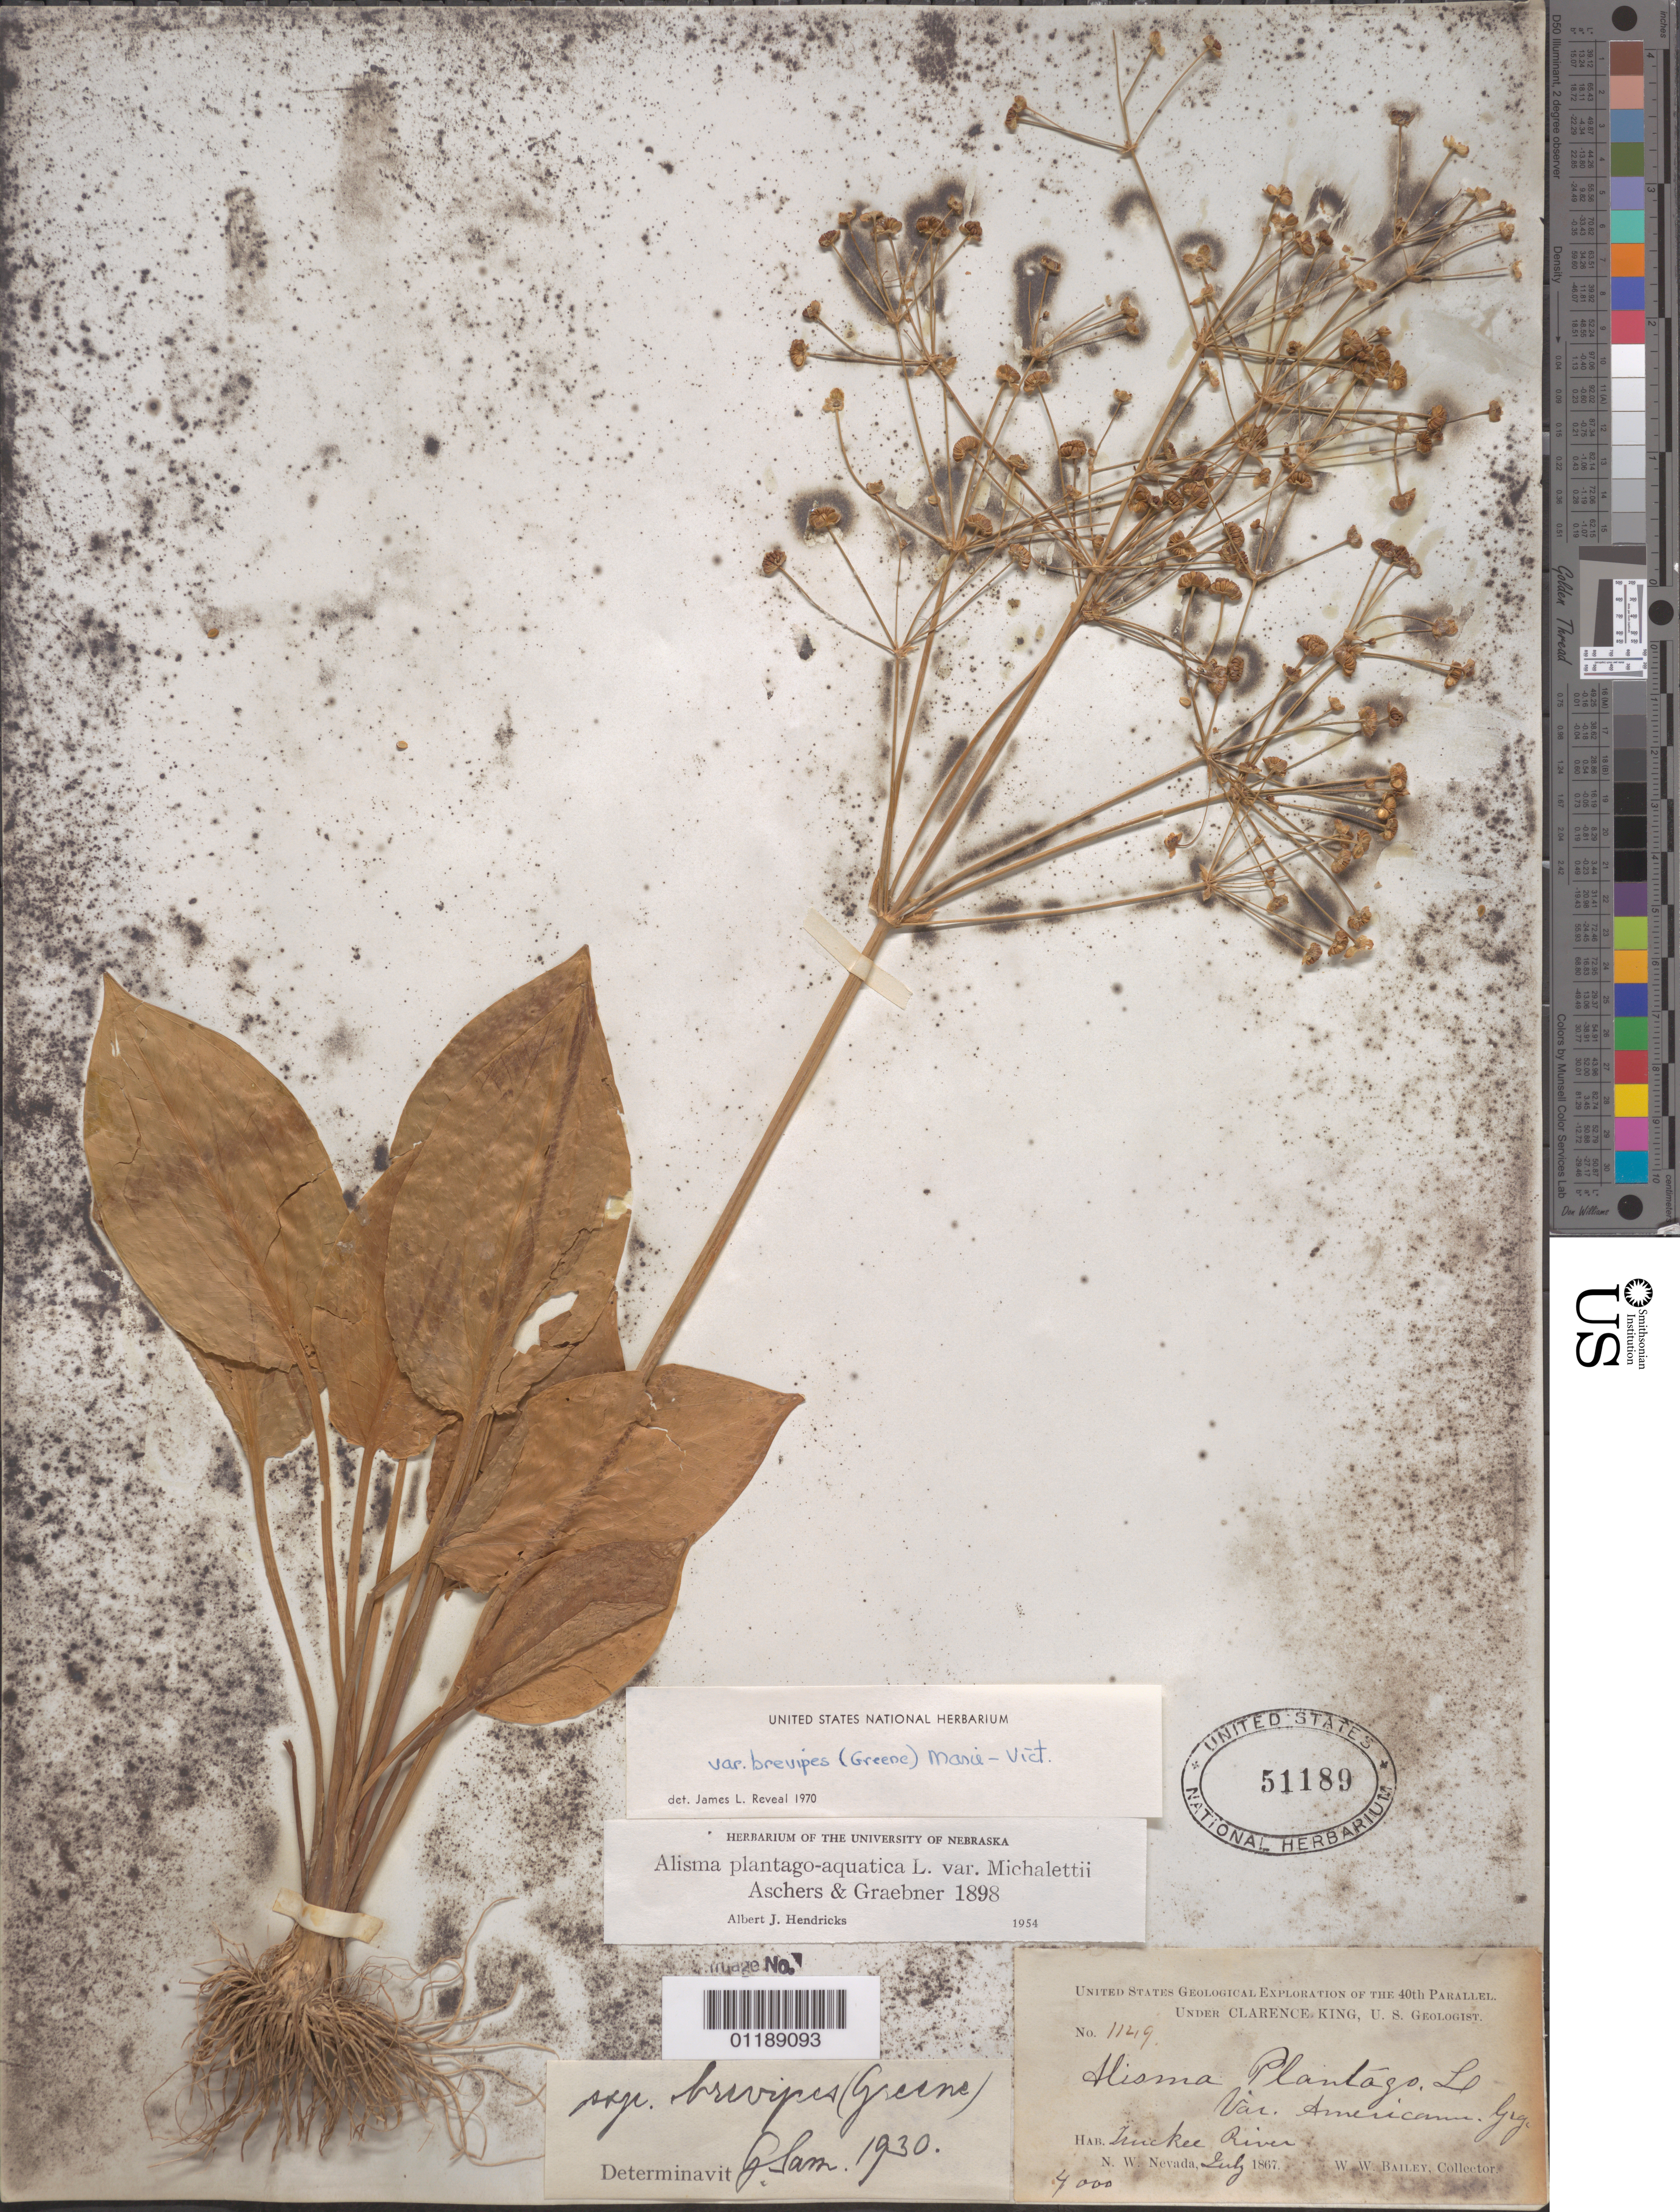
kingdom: Plantae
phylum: Tracheophyta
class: Liliopsida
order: Alismatales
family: Alismataceae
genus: Alisma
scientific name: Alisma plantago-aquatica var. brevipes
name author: (Greene) Vict.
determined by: Reveal, J. L.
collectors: W. W. Bailey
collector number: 1149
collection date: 1867-07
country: United States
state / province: Nevada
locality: Truckee River, N.W. Nevada.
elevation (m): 1219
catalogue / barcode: US 51189